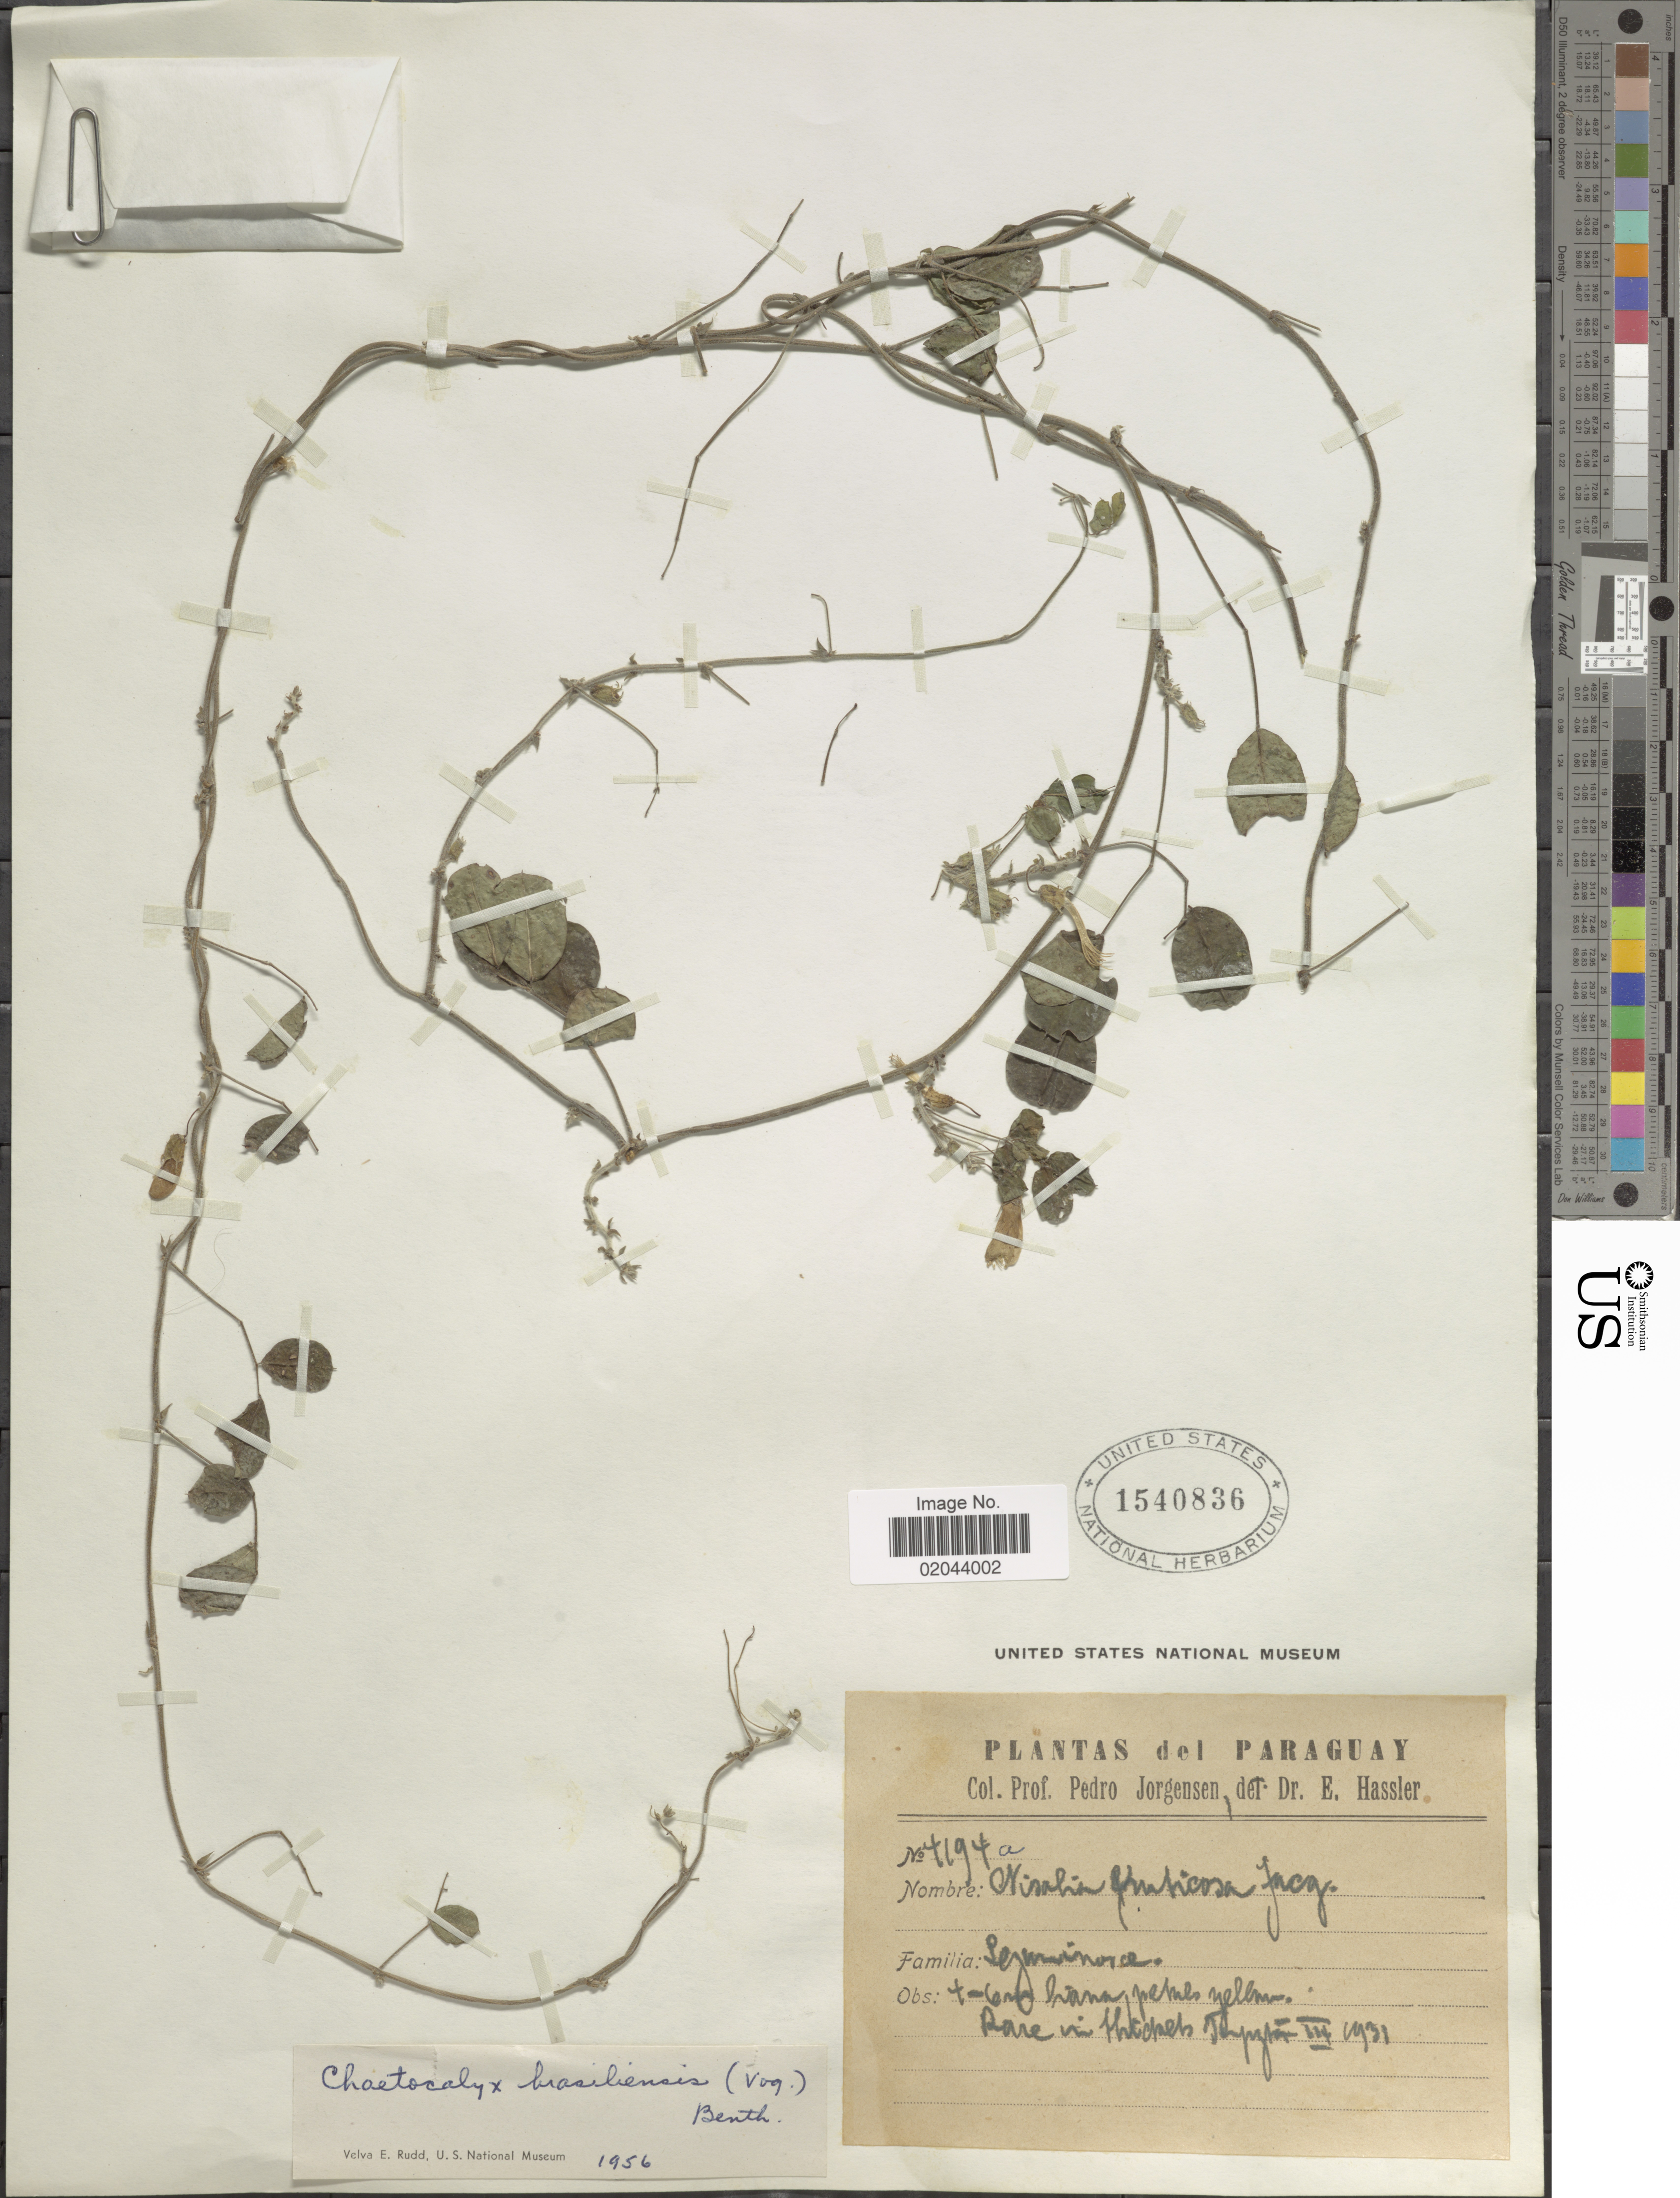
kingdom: Plantae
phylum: Tracheophyta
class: Magnoliopsida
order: Fabales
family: Fabaceae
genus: Chaetocalyx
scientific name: Chaetocalyx brasiliensis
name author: (Vogel) Benth.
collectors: P. Jörgensen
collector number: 4194a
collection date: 1931-03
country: Paraguay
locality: Tapytá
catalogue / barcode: US 1540836